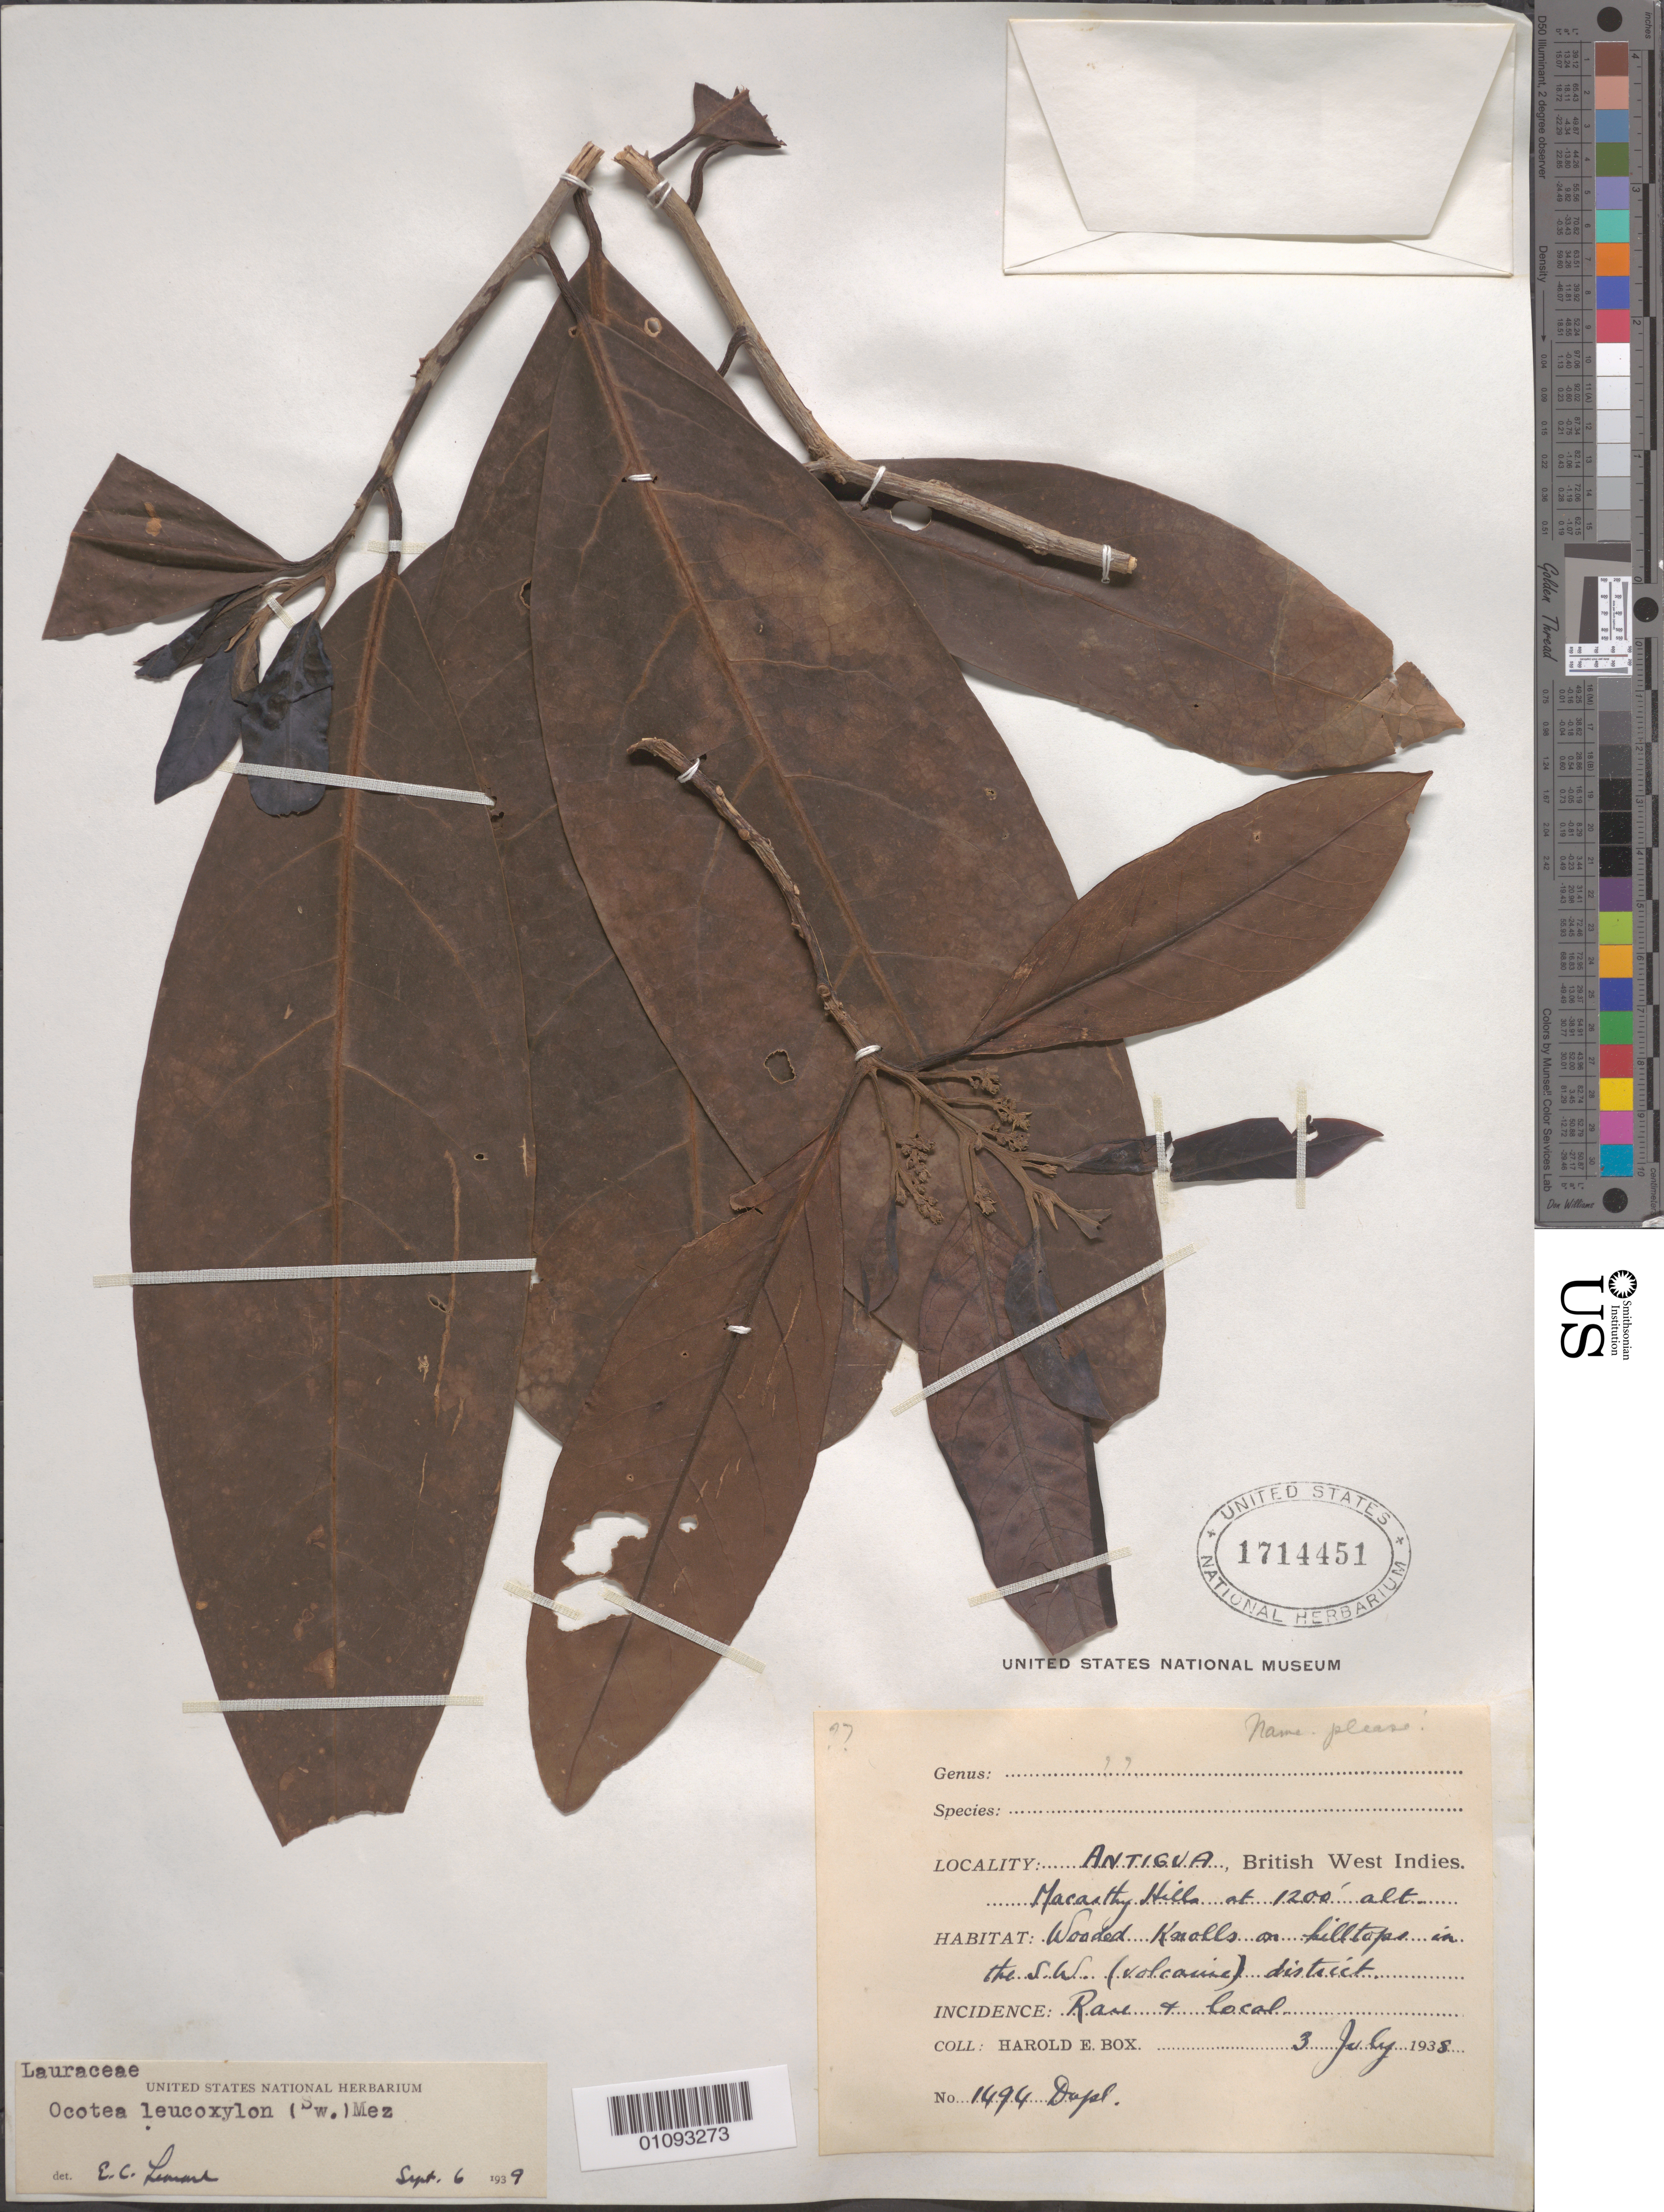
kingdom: Plantae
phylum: Tracheophyta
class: Magnoliopsida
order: Laurales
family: Lauraceae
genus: Ocotea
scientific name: Ocotea leucoxylon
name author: (Sw.) Laness.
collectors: H. E. Box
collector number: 1494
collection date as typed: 30 Jul 1938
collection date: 1938-07-30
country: Antigua and Barbuda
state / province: Saint Mary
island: Antigua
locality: Macarthy Hills.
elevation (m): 366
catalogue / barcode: US 1714451